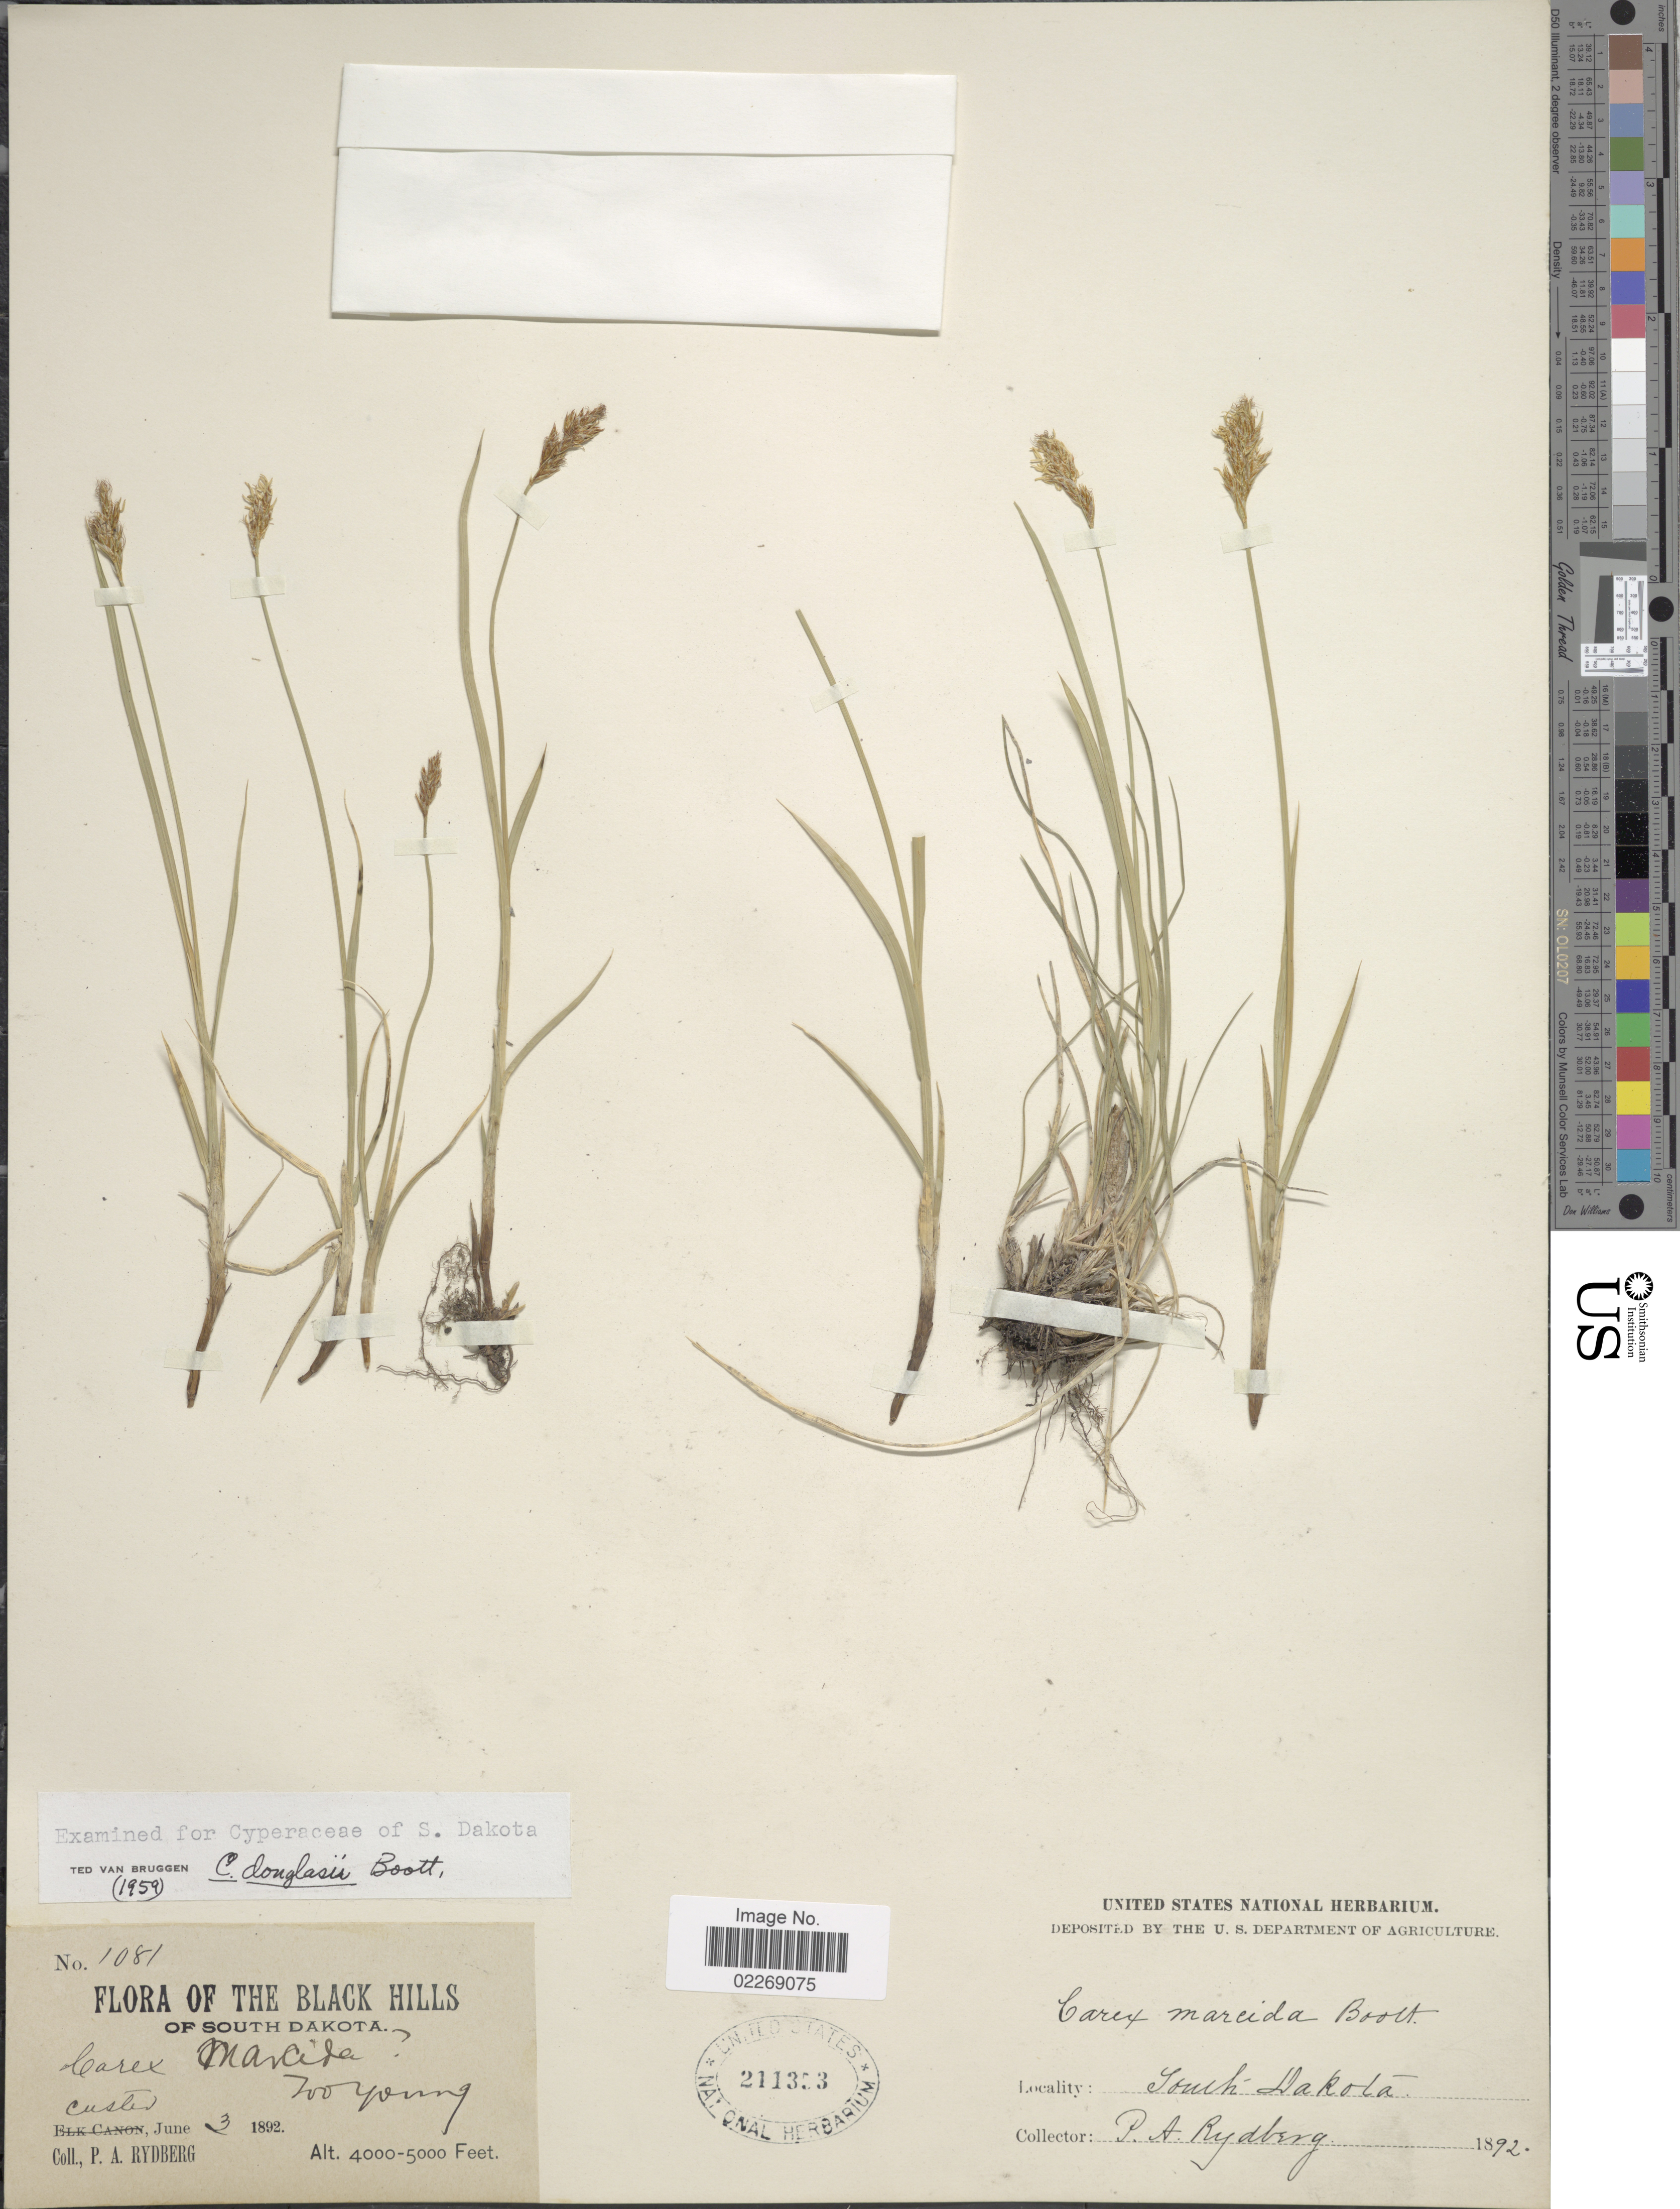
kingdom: Plantae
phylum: Tracheophyta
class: Liliopsida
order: Poales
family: Cyperaceae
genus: Carex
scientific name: Carex douglasii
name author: Boott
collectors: P. A. Rydberg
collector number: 1081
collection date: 1892-06-03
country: United States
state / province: South Dakota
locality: Black Hills. Custer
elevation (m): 1219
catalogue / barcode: US 211353